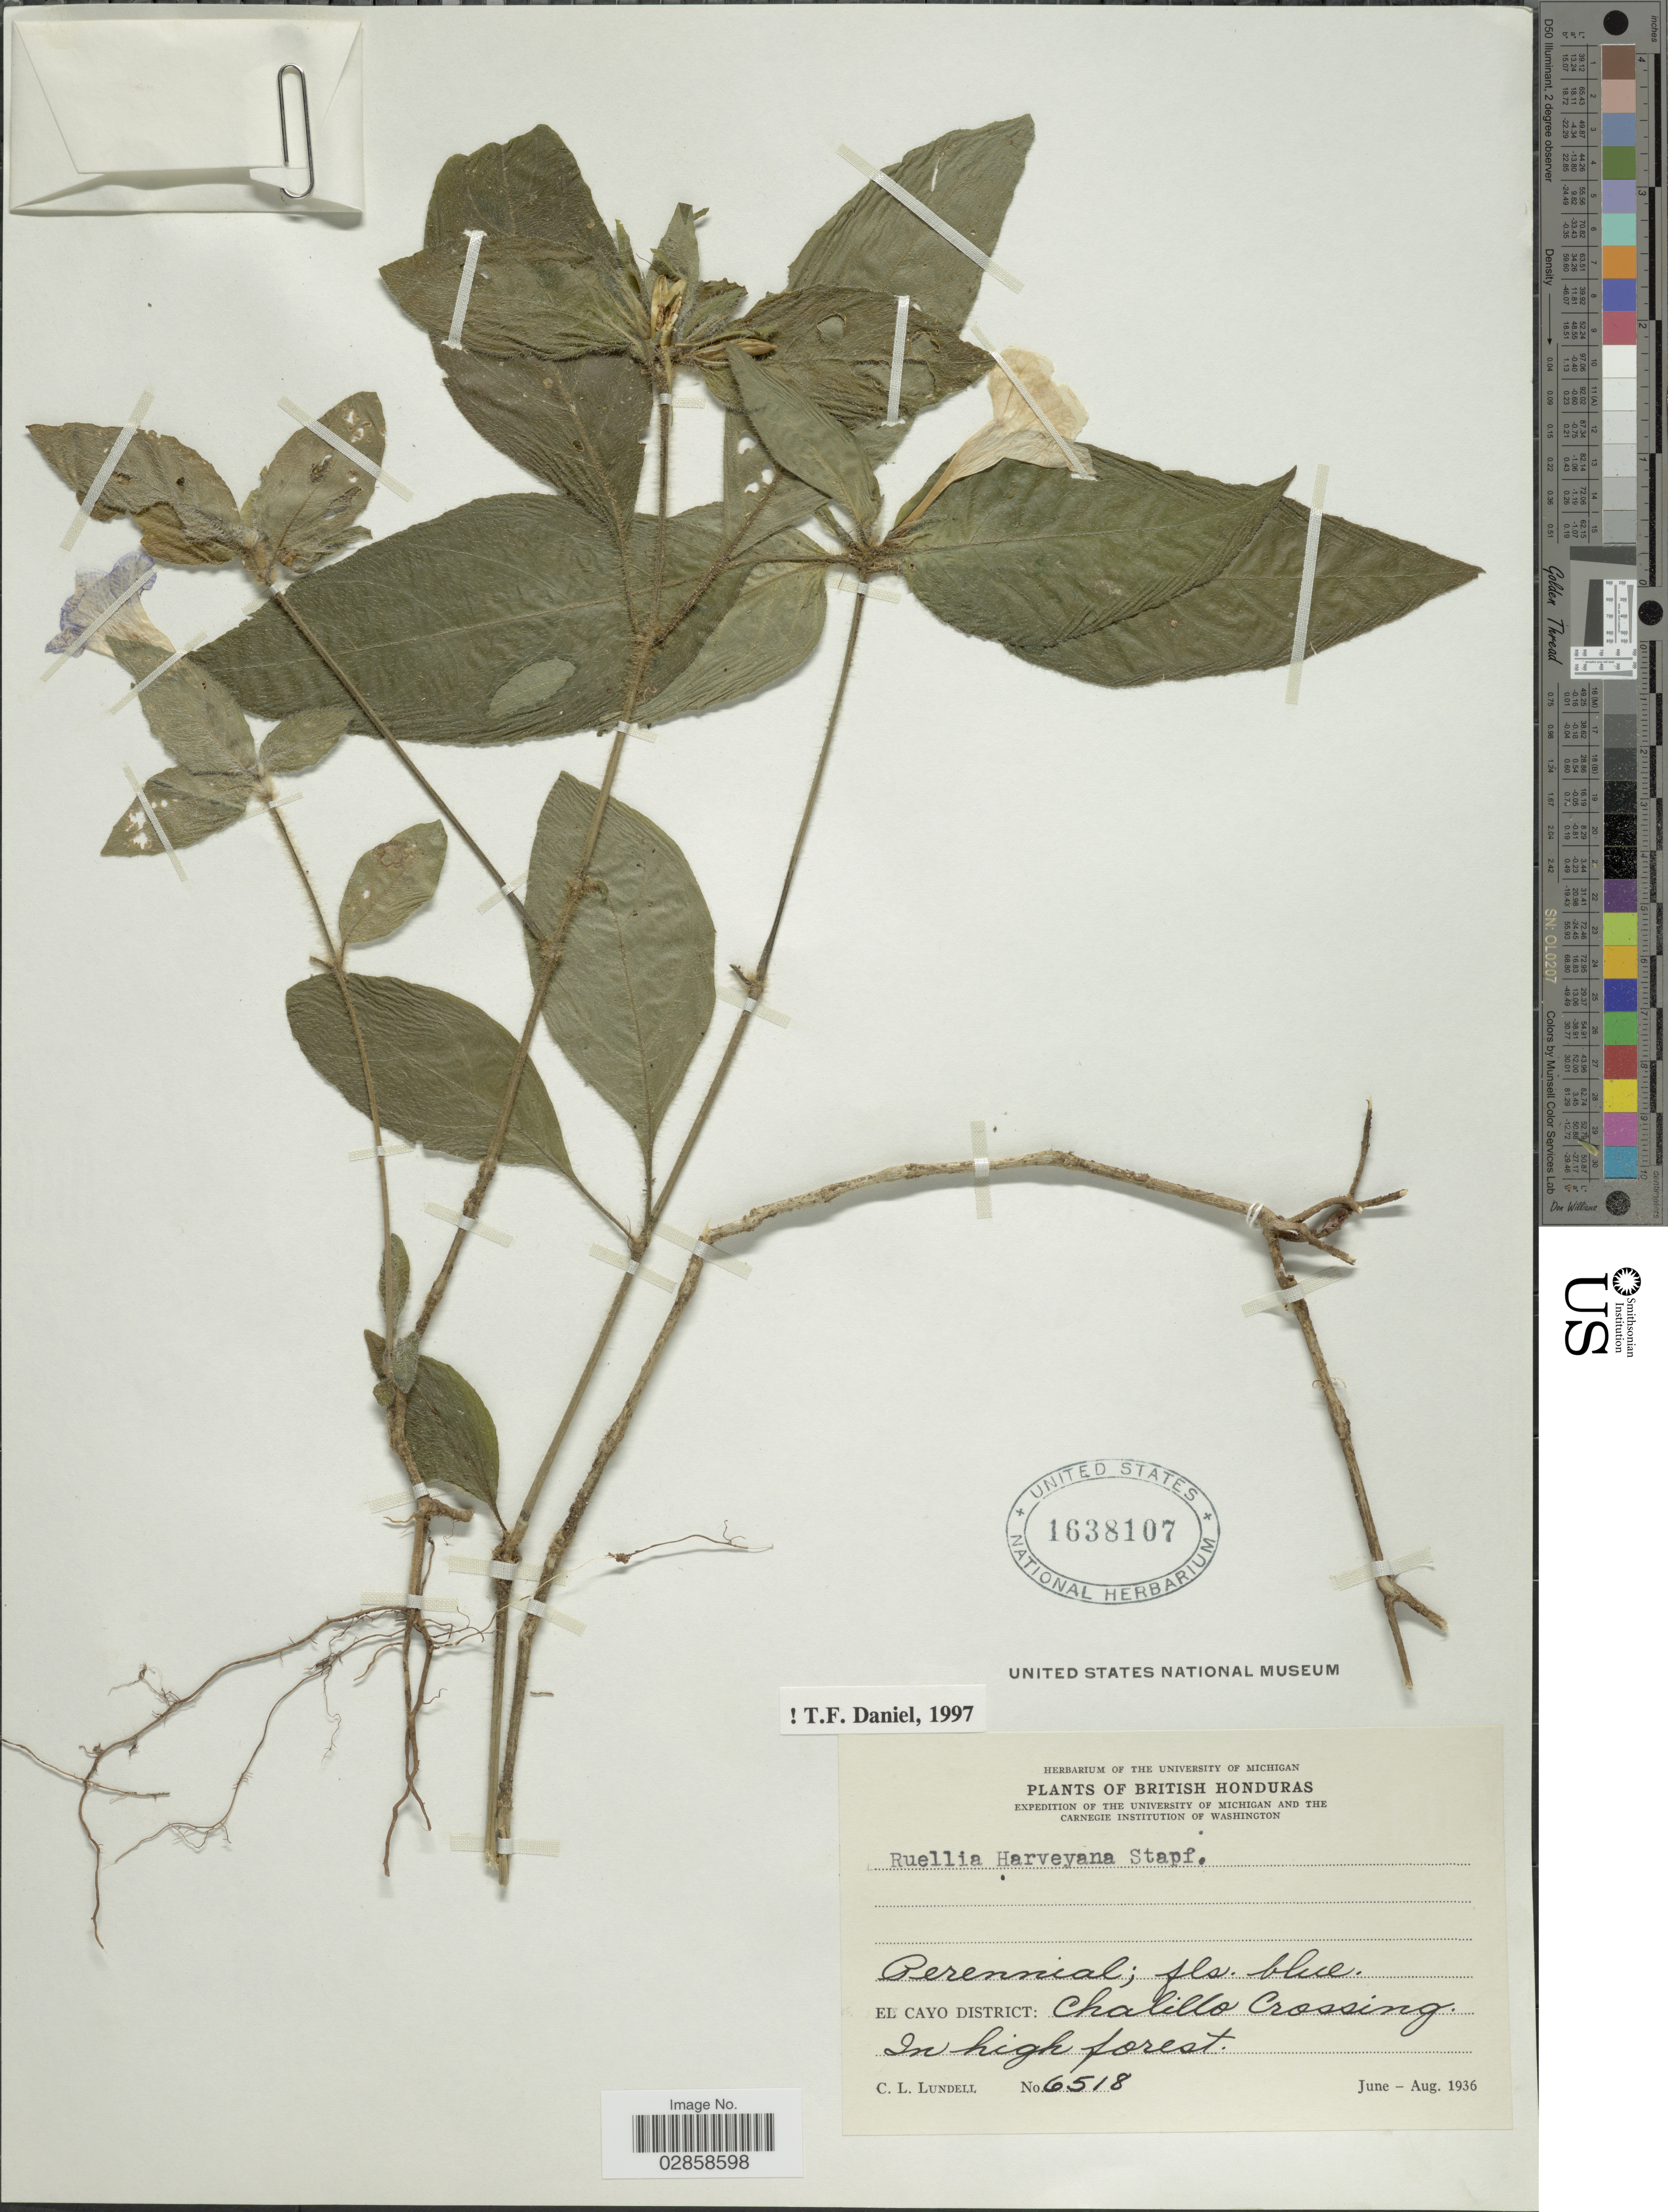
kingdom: Plantae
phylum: Tracheophyta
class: Magnoliopsida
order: Lamiales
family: Acanthaceae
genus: Ruellia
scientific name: Ruellia harveyana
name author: Stapf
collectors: C. L. Lundell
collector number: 6518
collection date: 1936-06/1936-08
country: Belize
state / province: Cayo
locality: British Honduras. El Cayo District: Chalillo Crossing.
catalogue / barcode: US 1638107